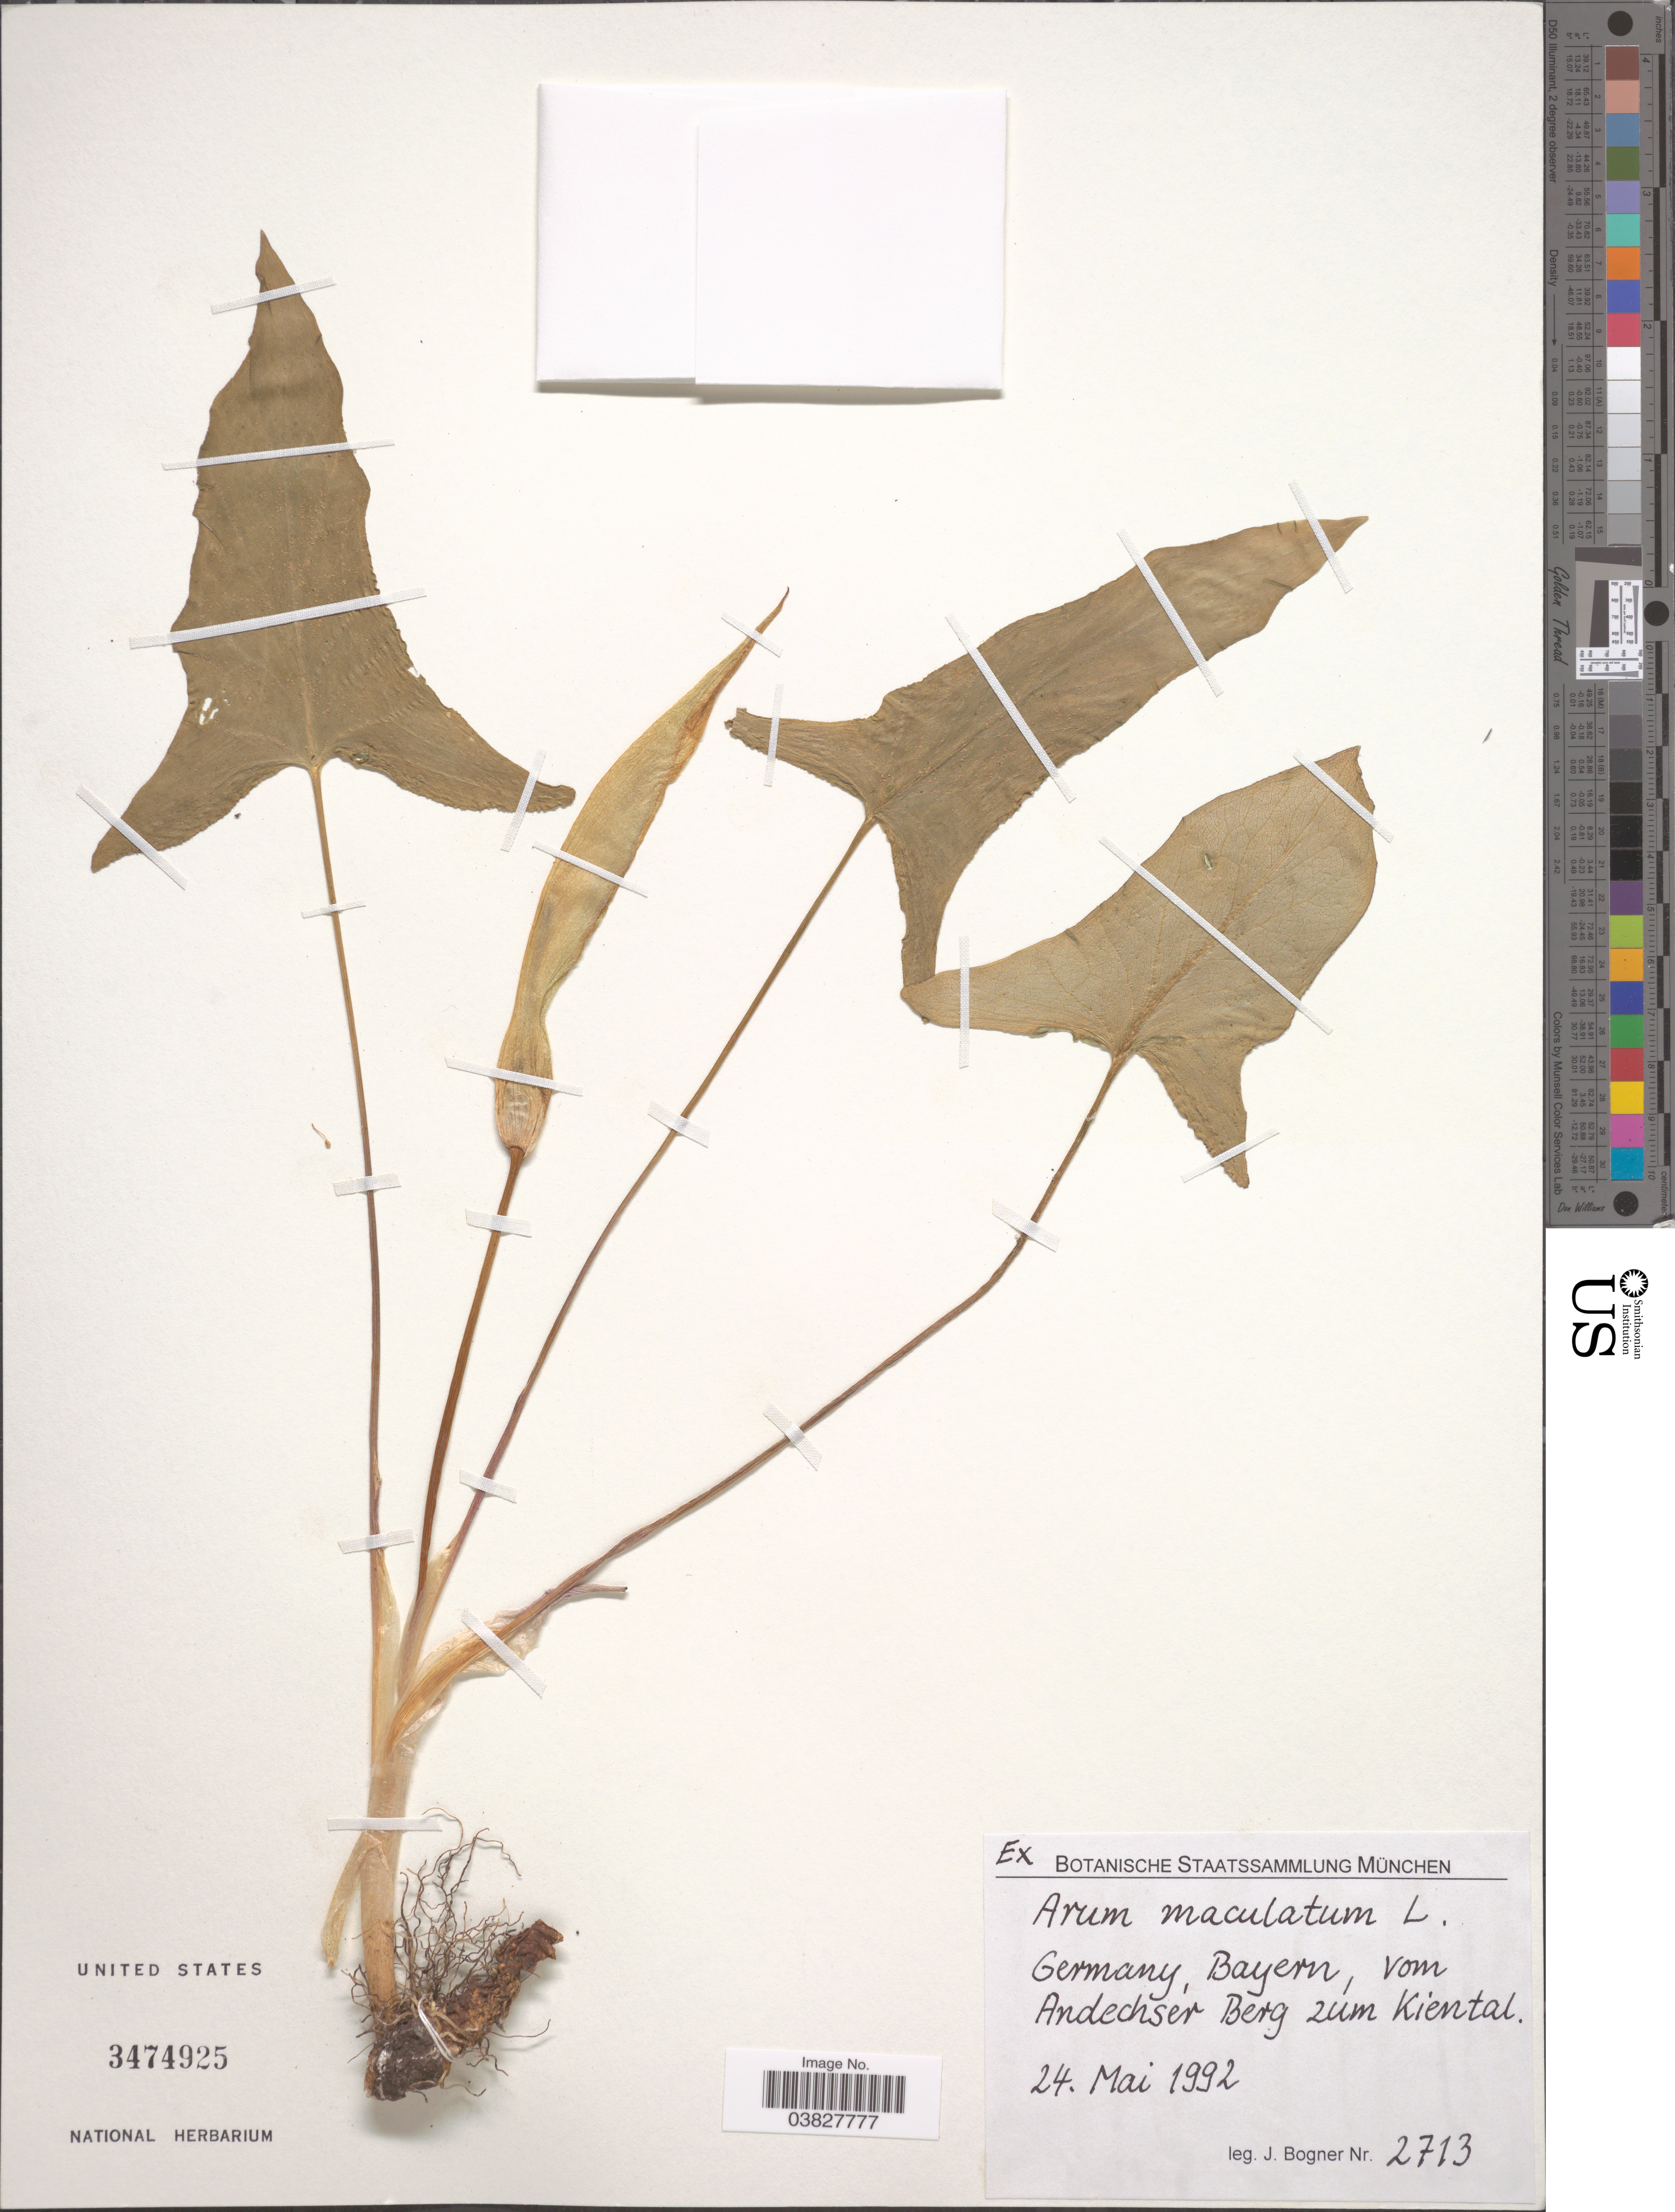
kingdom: Plantae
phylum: Tracheophyta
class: Liliopsida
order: Alismatales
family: Araceae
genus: Arum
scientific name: Arum maculatum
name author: L.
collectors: J. Bogner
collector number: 2713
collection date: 1992-05-24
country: Germany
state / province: Bayern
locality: Vom Andechser Berg zum Kiental.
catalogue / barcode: US 3474925